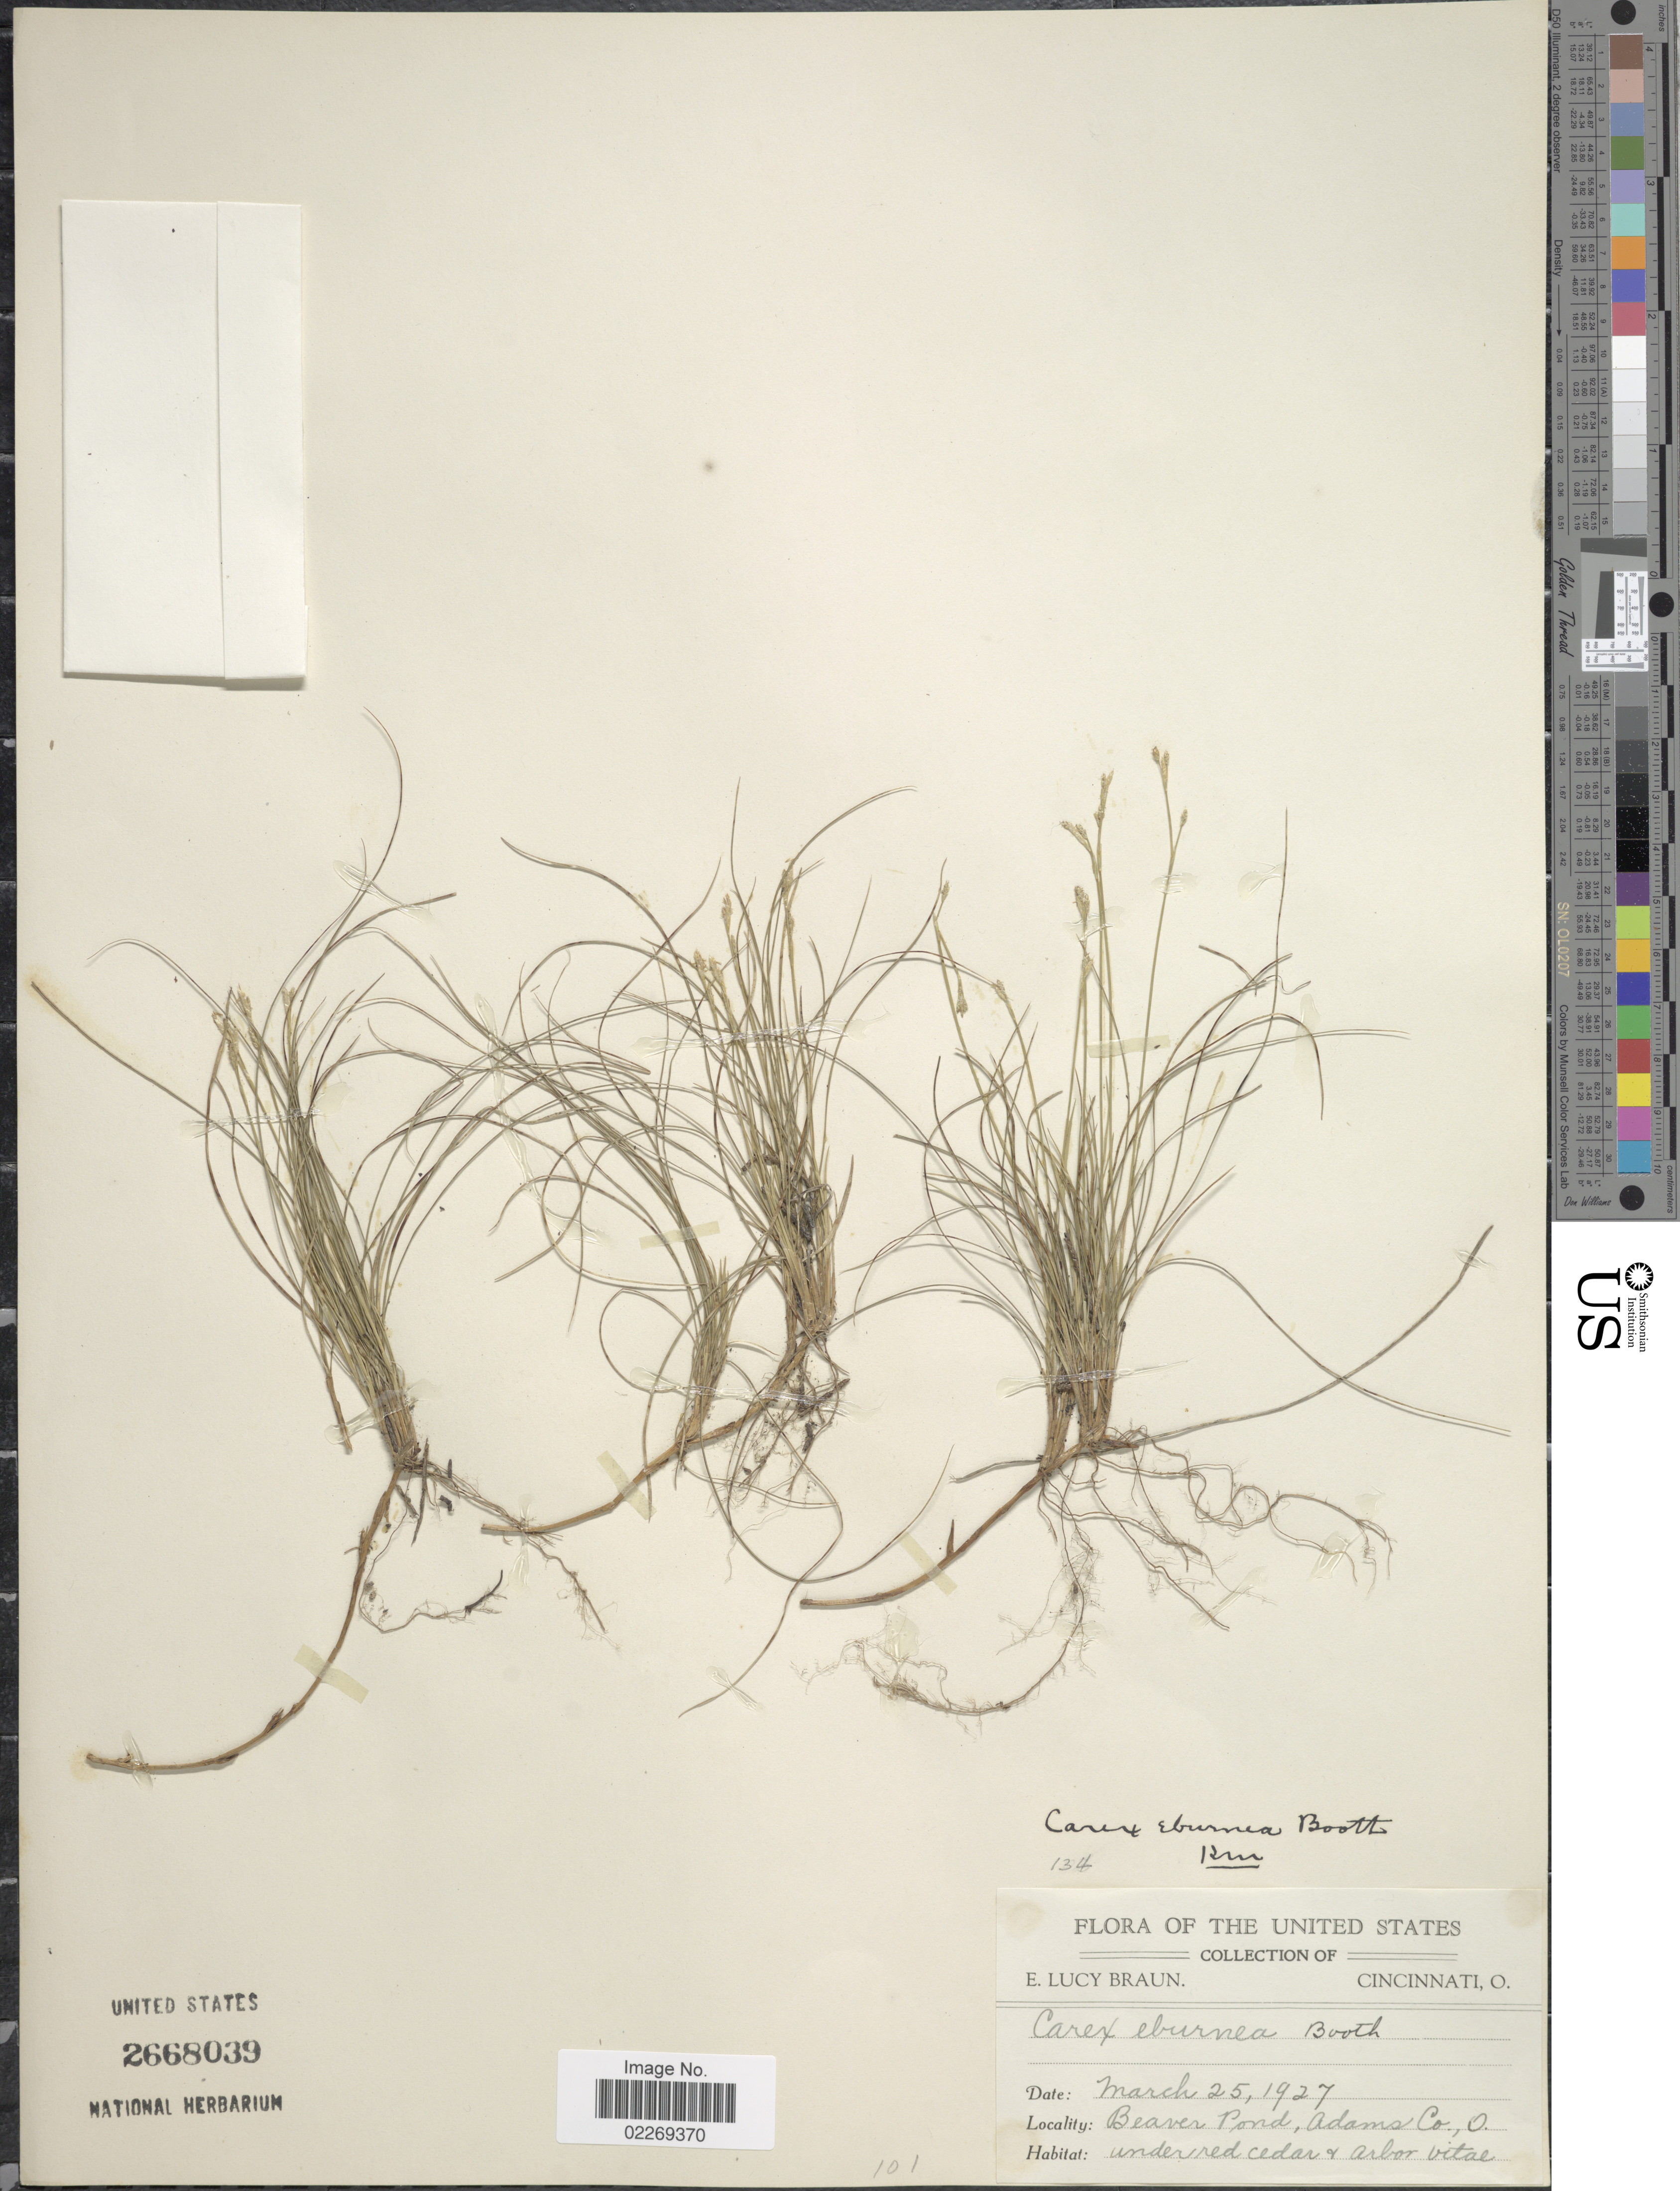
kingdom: Plantae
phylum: Tracheophyta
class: Liliopsida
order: Poales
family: Cyperaceae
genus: Carex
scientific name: Carex ebenea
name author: Rydb.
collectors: E. L. Braun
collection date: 1927-03-25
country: United States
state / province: Ohio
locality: Beaver Pond, Adams Co., O.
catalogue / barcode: US 2668039